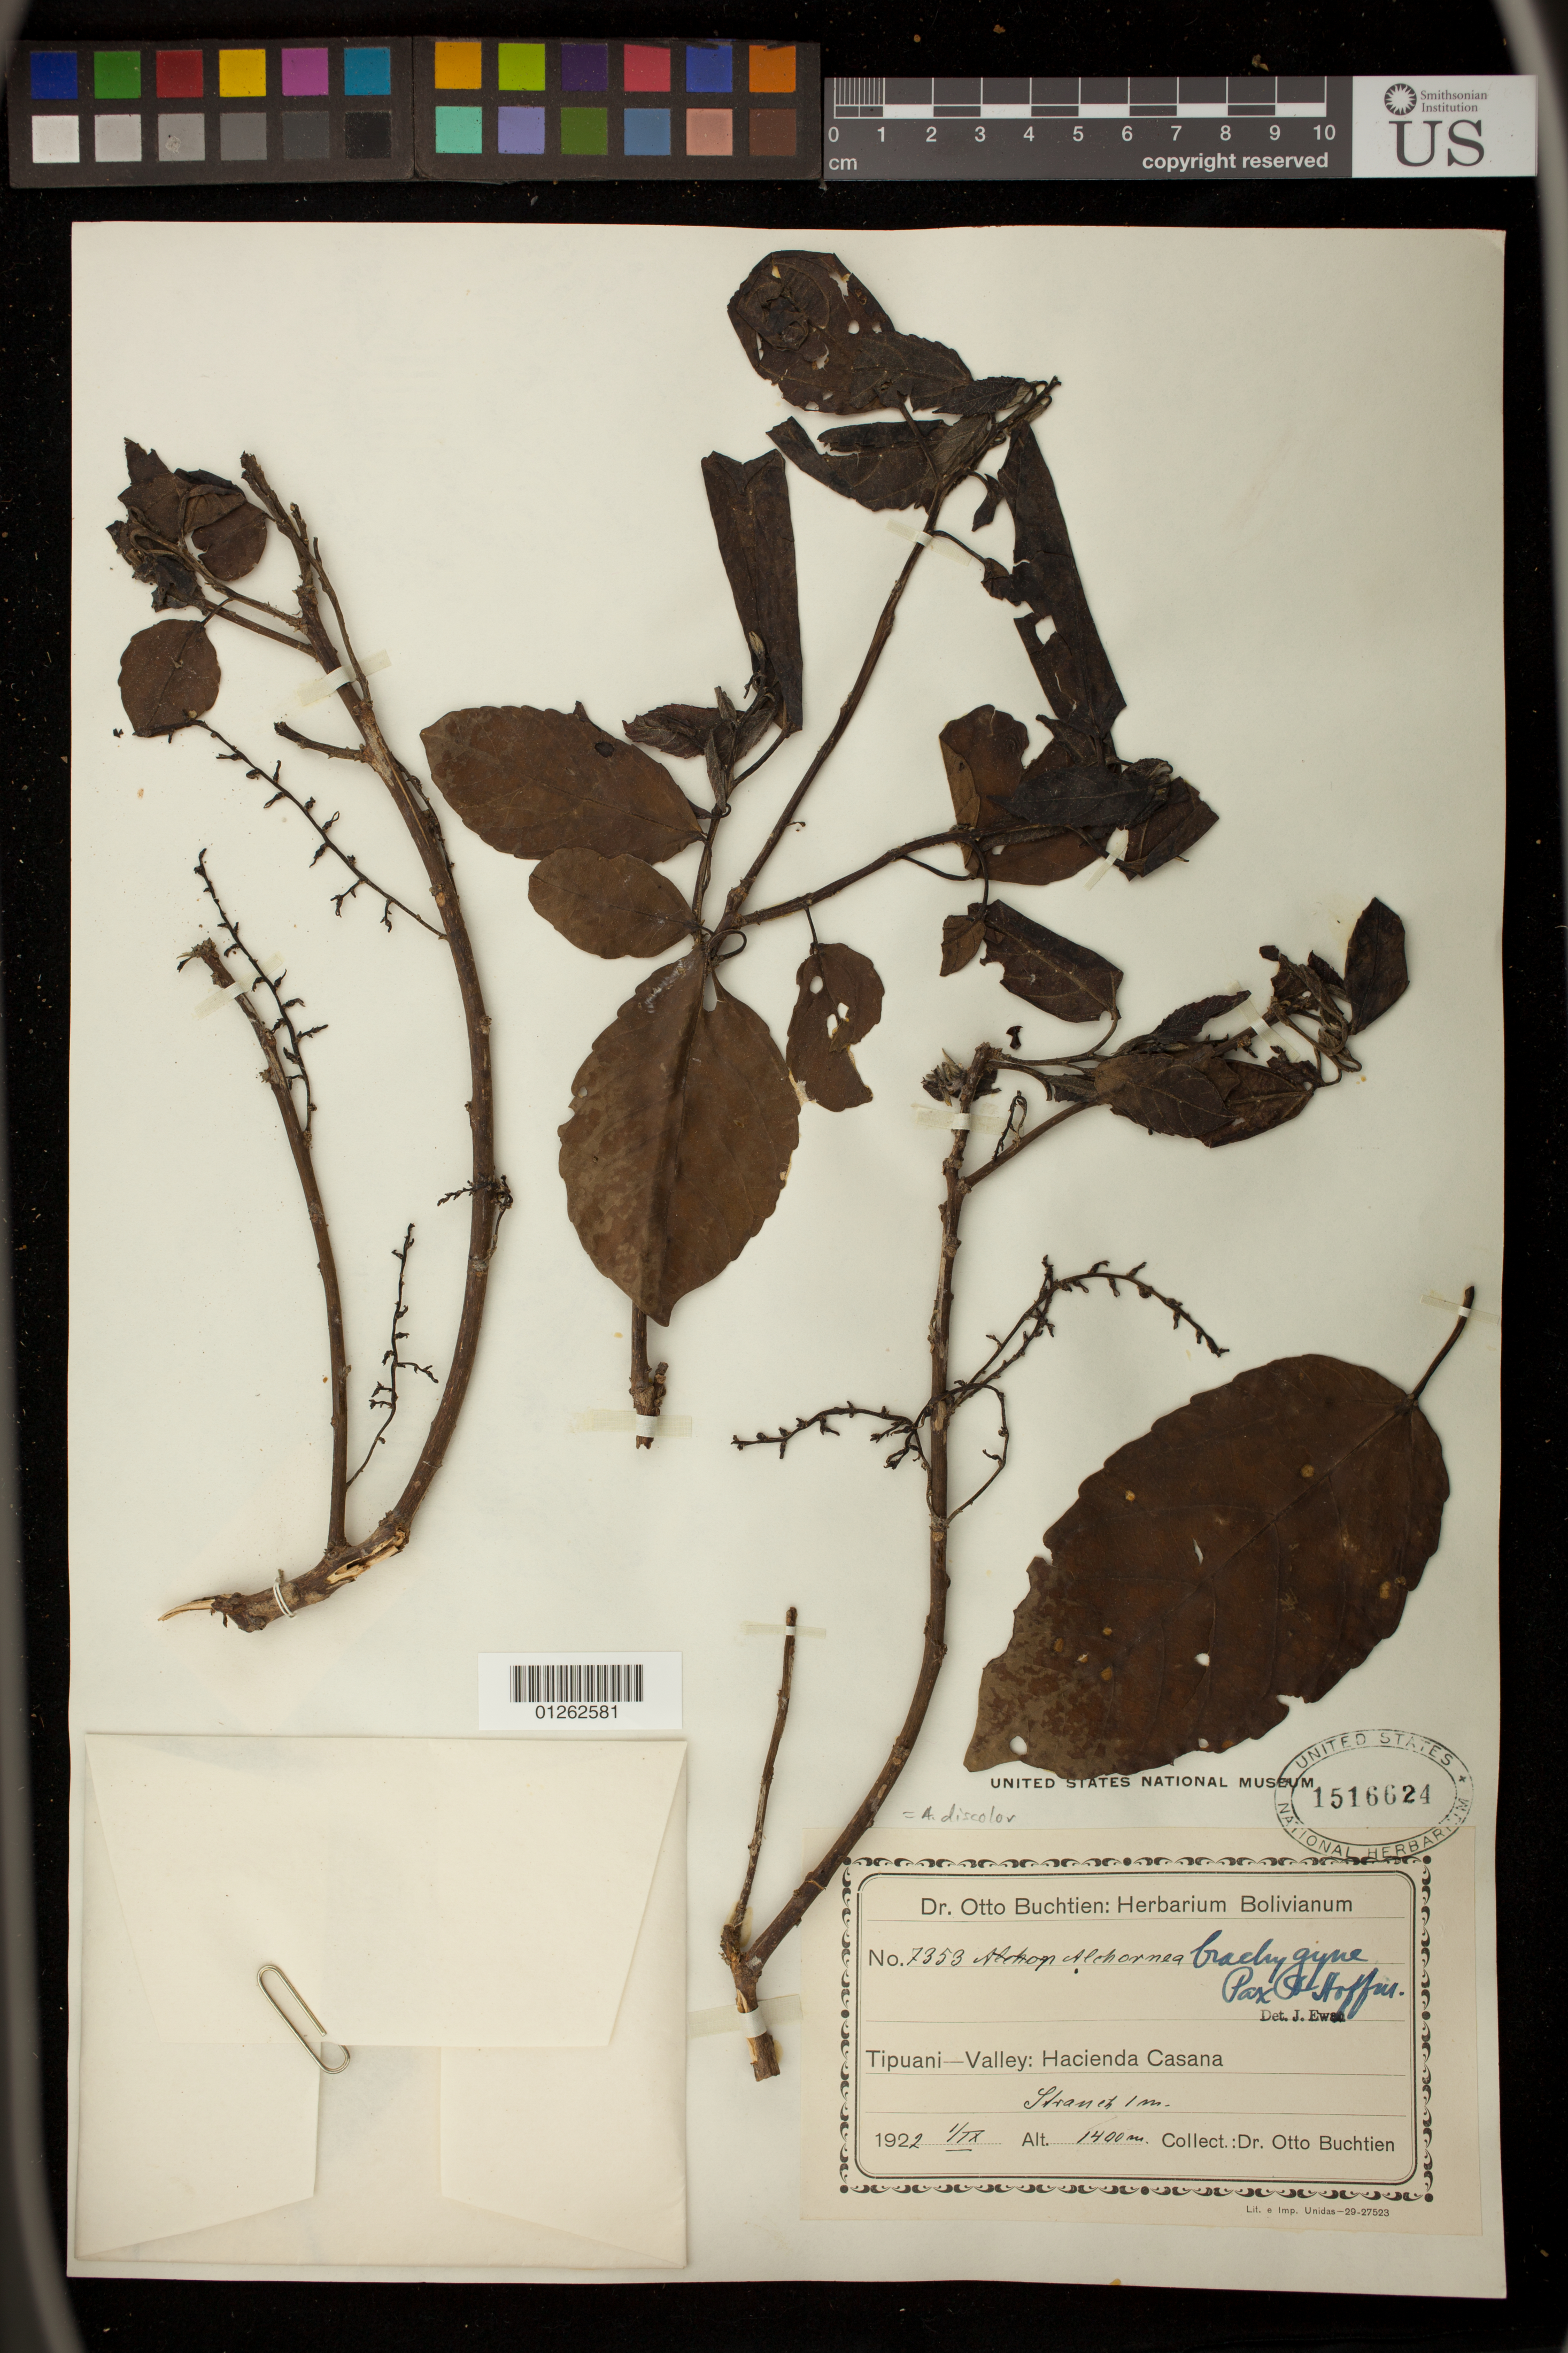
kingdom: Plantae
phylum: Tracheophyta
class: Magnoliopsida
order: Malpighiales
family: Euphorbiaceae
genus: Alchornea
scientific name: Alchornea discolor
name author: Poepp. & Endl.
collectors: O. Buchtien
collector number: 7353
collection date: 1922-09-01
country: Bolivia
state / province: La Paz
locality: tipuani-Valley: Hacienda Casana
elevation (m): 1400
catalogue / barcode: US 1516624